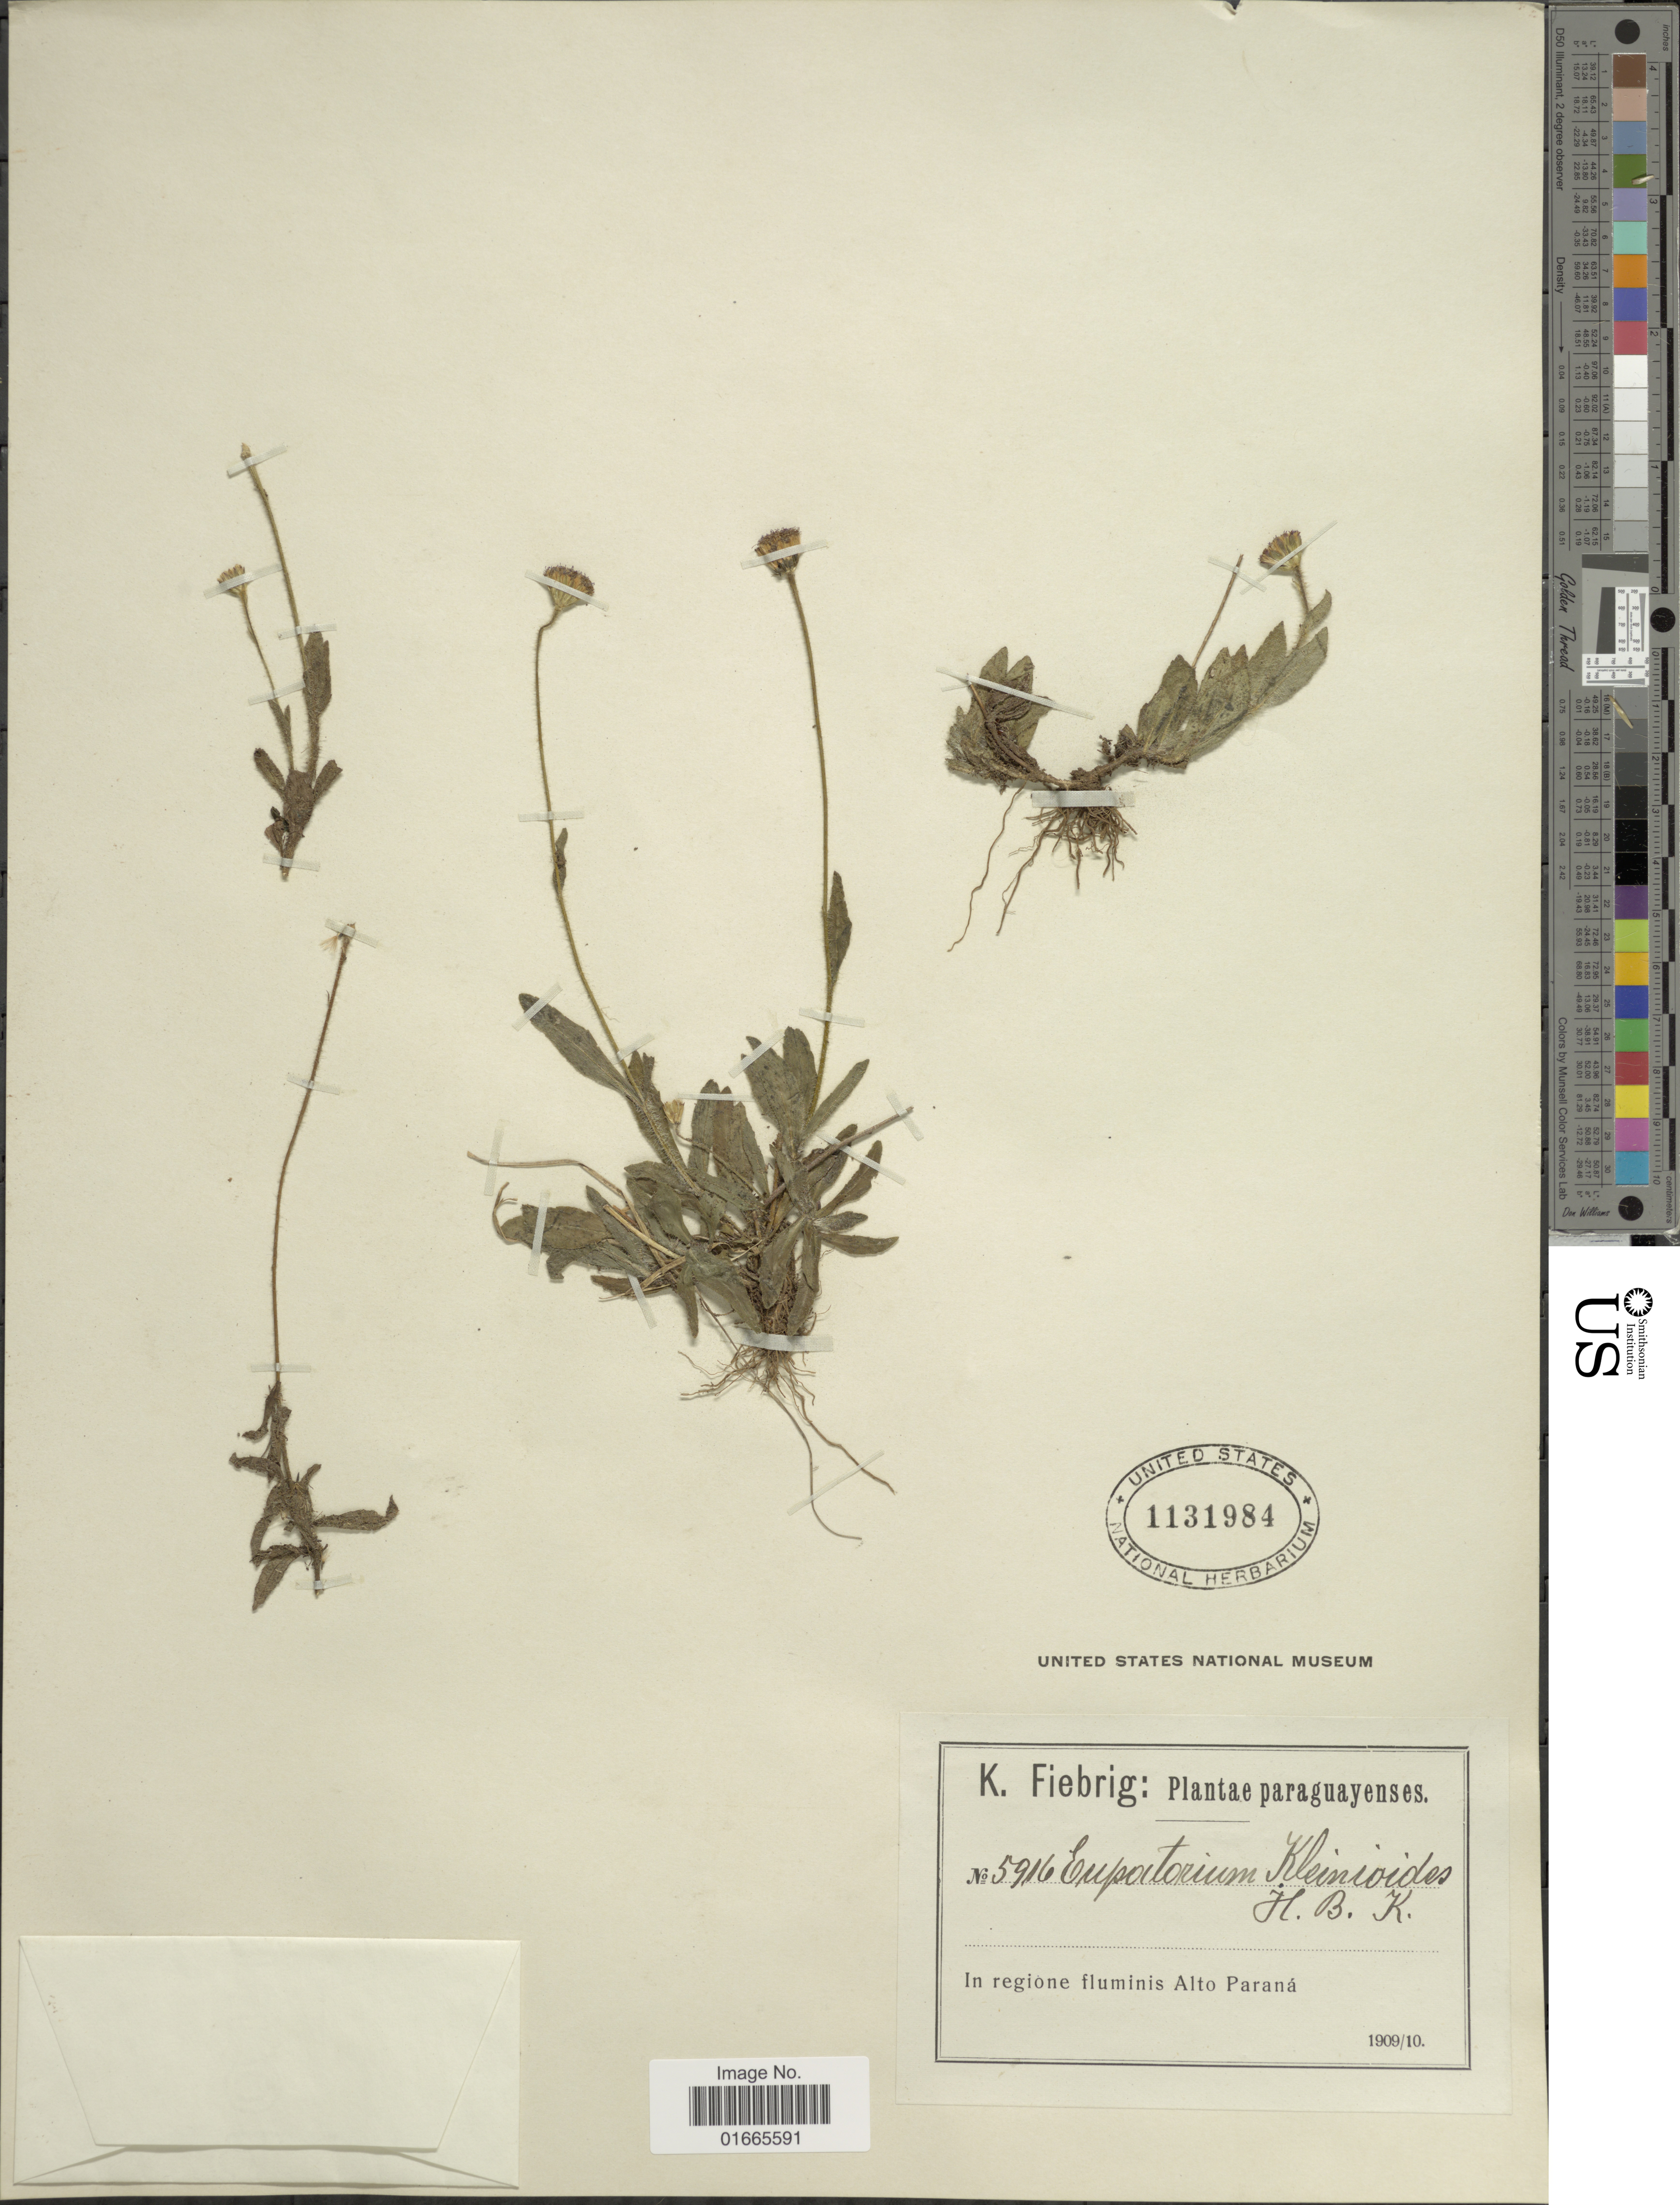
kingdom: Plantae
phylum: Tracheophyta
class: Magnoliopsida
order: Asterales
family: Asteraceae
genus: Praxelis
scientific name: Praxelis missiona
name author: (Malme) R.M. King & H. Rob.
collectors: K. Fiebrig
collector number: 5916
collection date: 1909/1910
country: Paraguay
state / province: Alto Parana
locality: In regione fluminis Alto Paraná.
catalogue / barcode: US 1131984